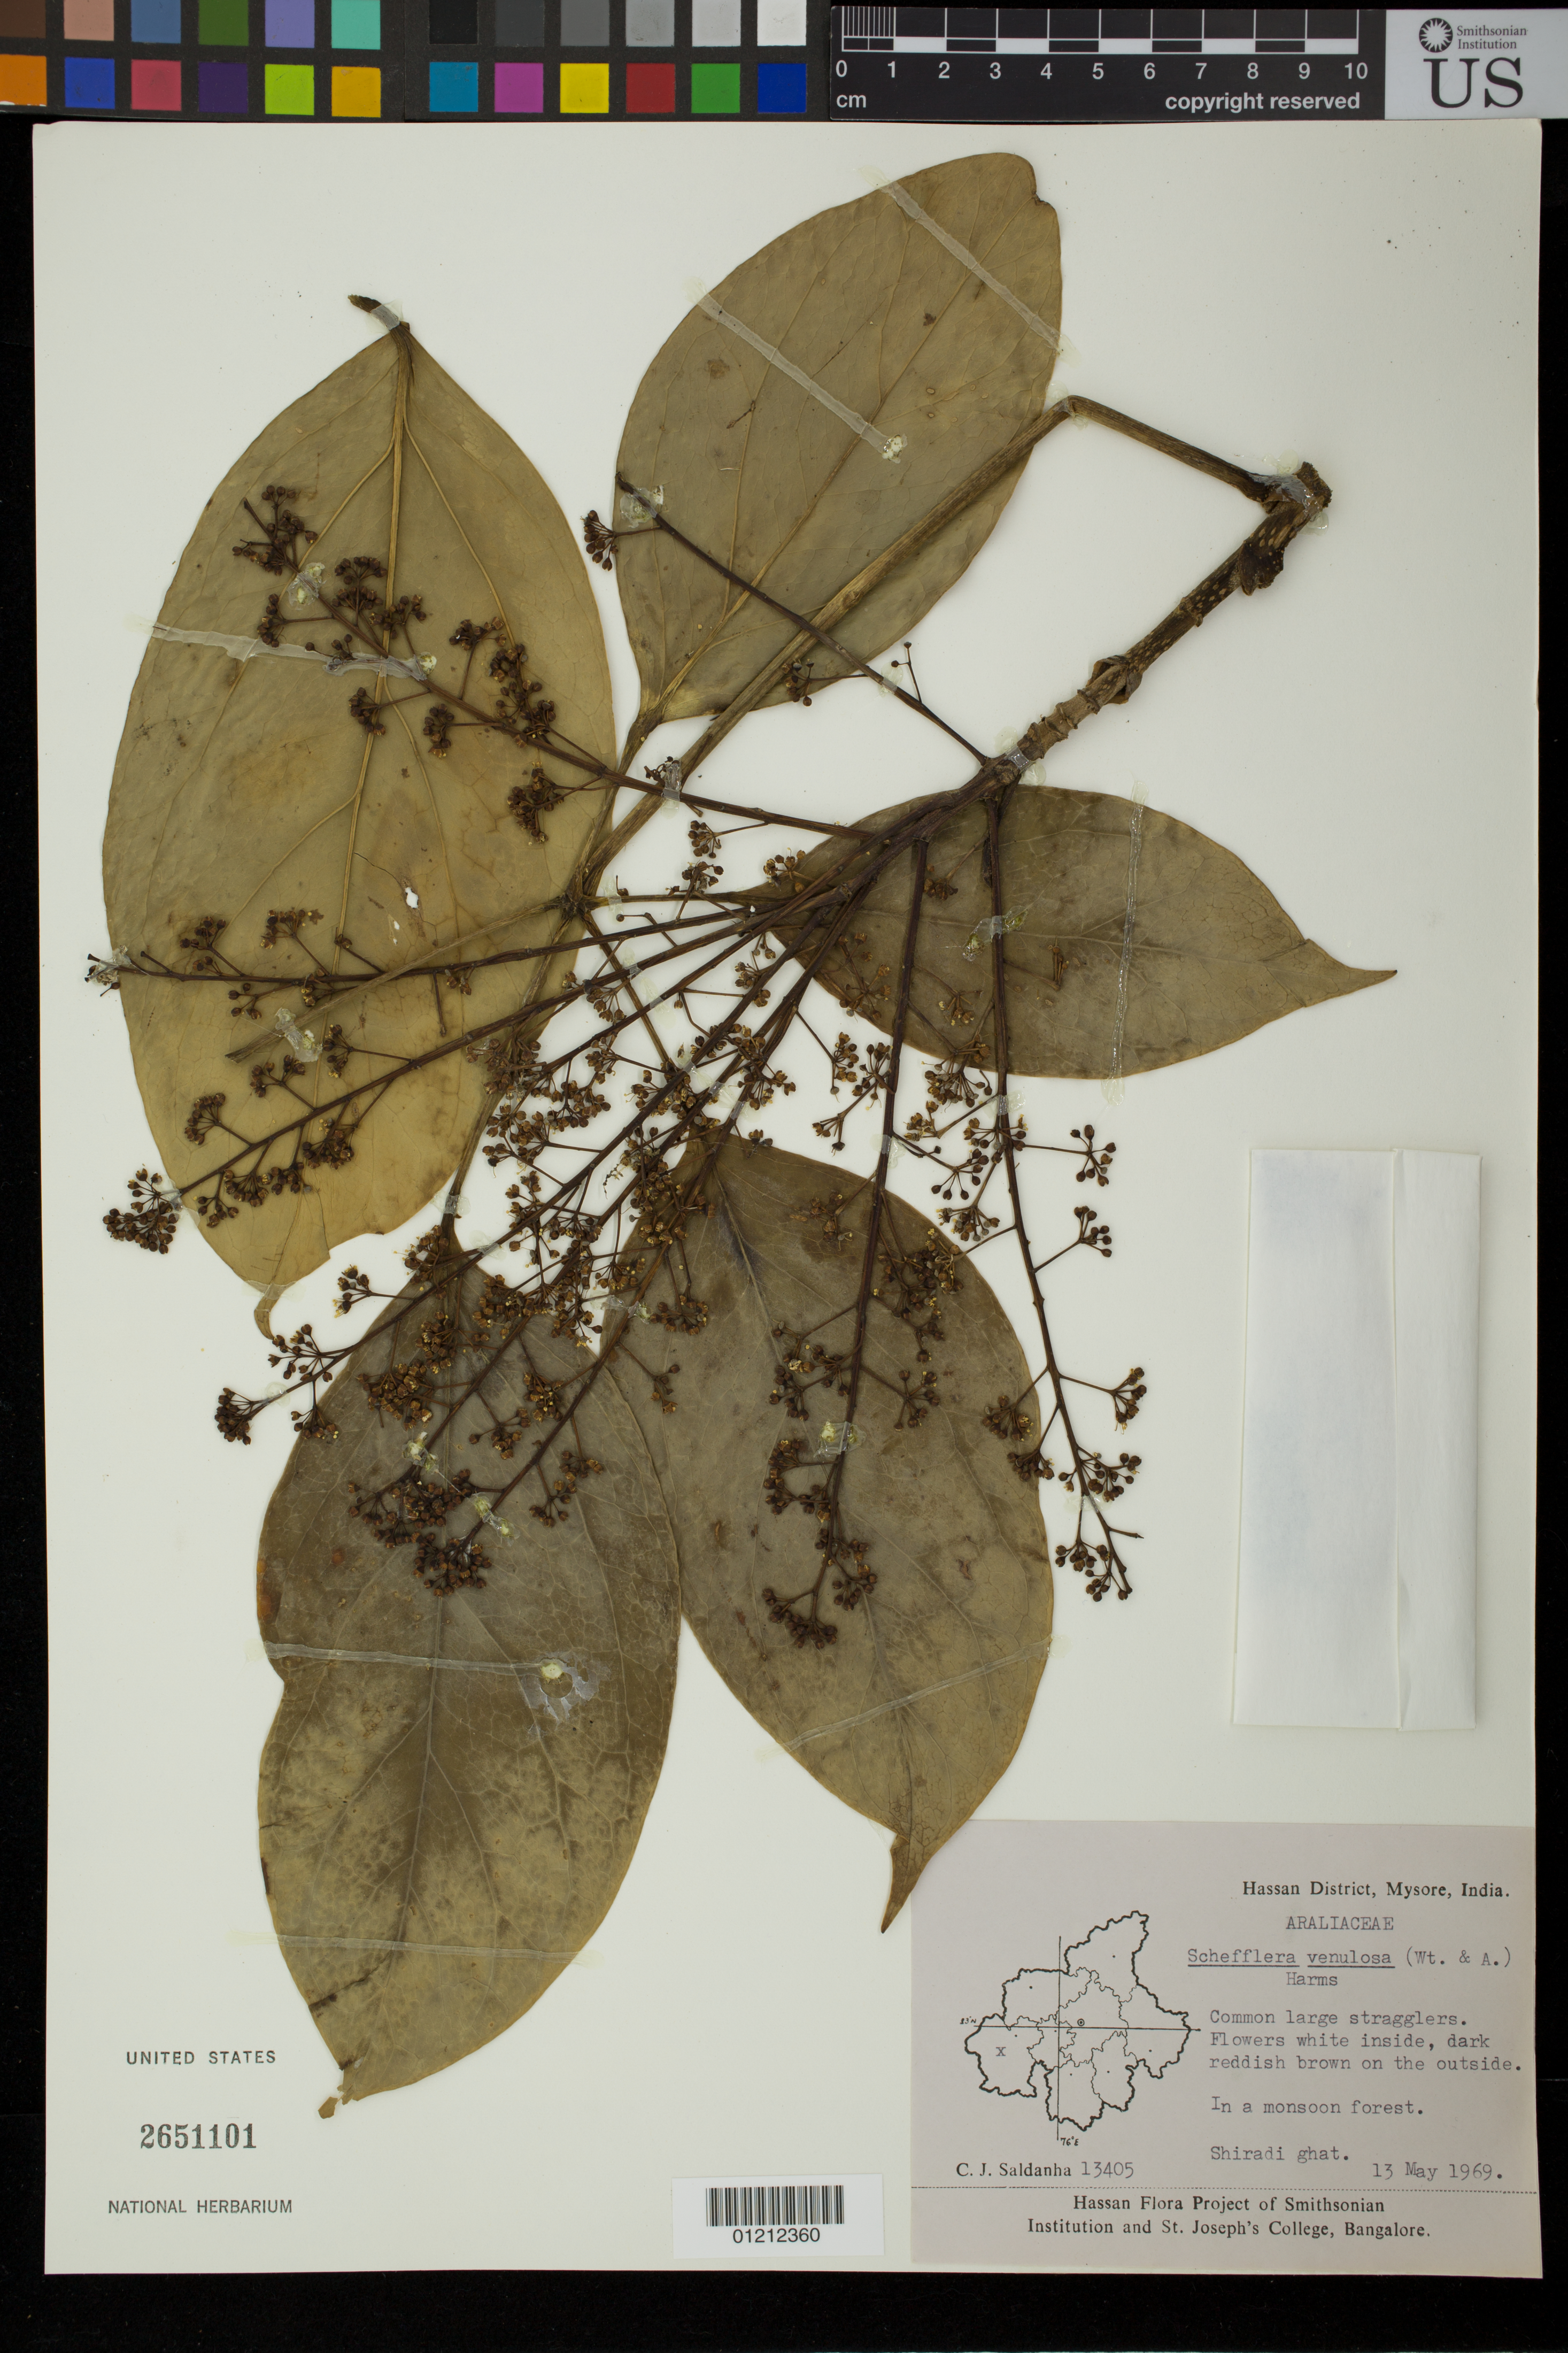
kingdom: Plantae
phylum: Tracheophyta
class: Magnoliopsida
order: Apiales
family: Araliaceae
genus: Schefflera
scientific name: Schefflera venulosa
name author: (Wight & Arn.) Harms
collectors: C. J. Saldanha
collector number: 13405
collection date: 1969-05-13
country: India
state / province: Karnataka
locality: Shiradi ghat, Hassan District, Mysore.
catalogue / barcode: US 2651101